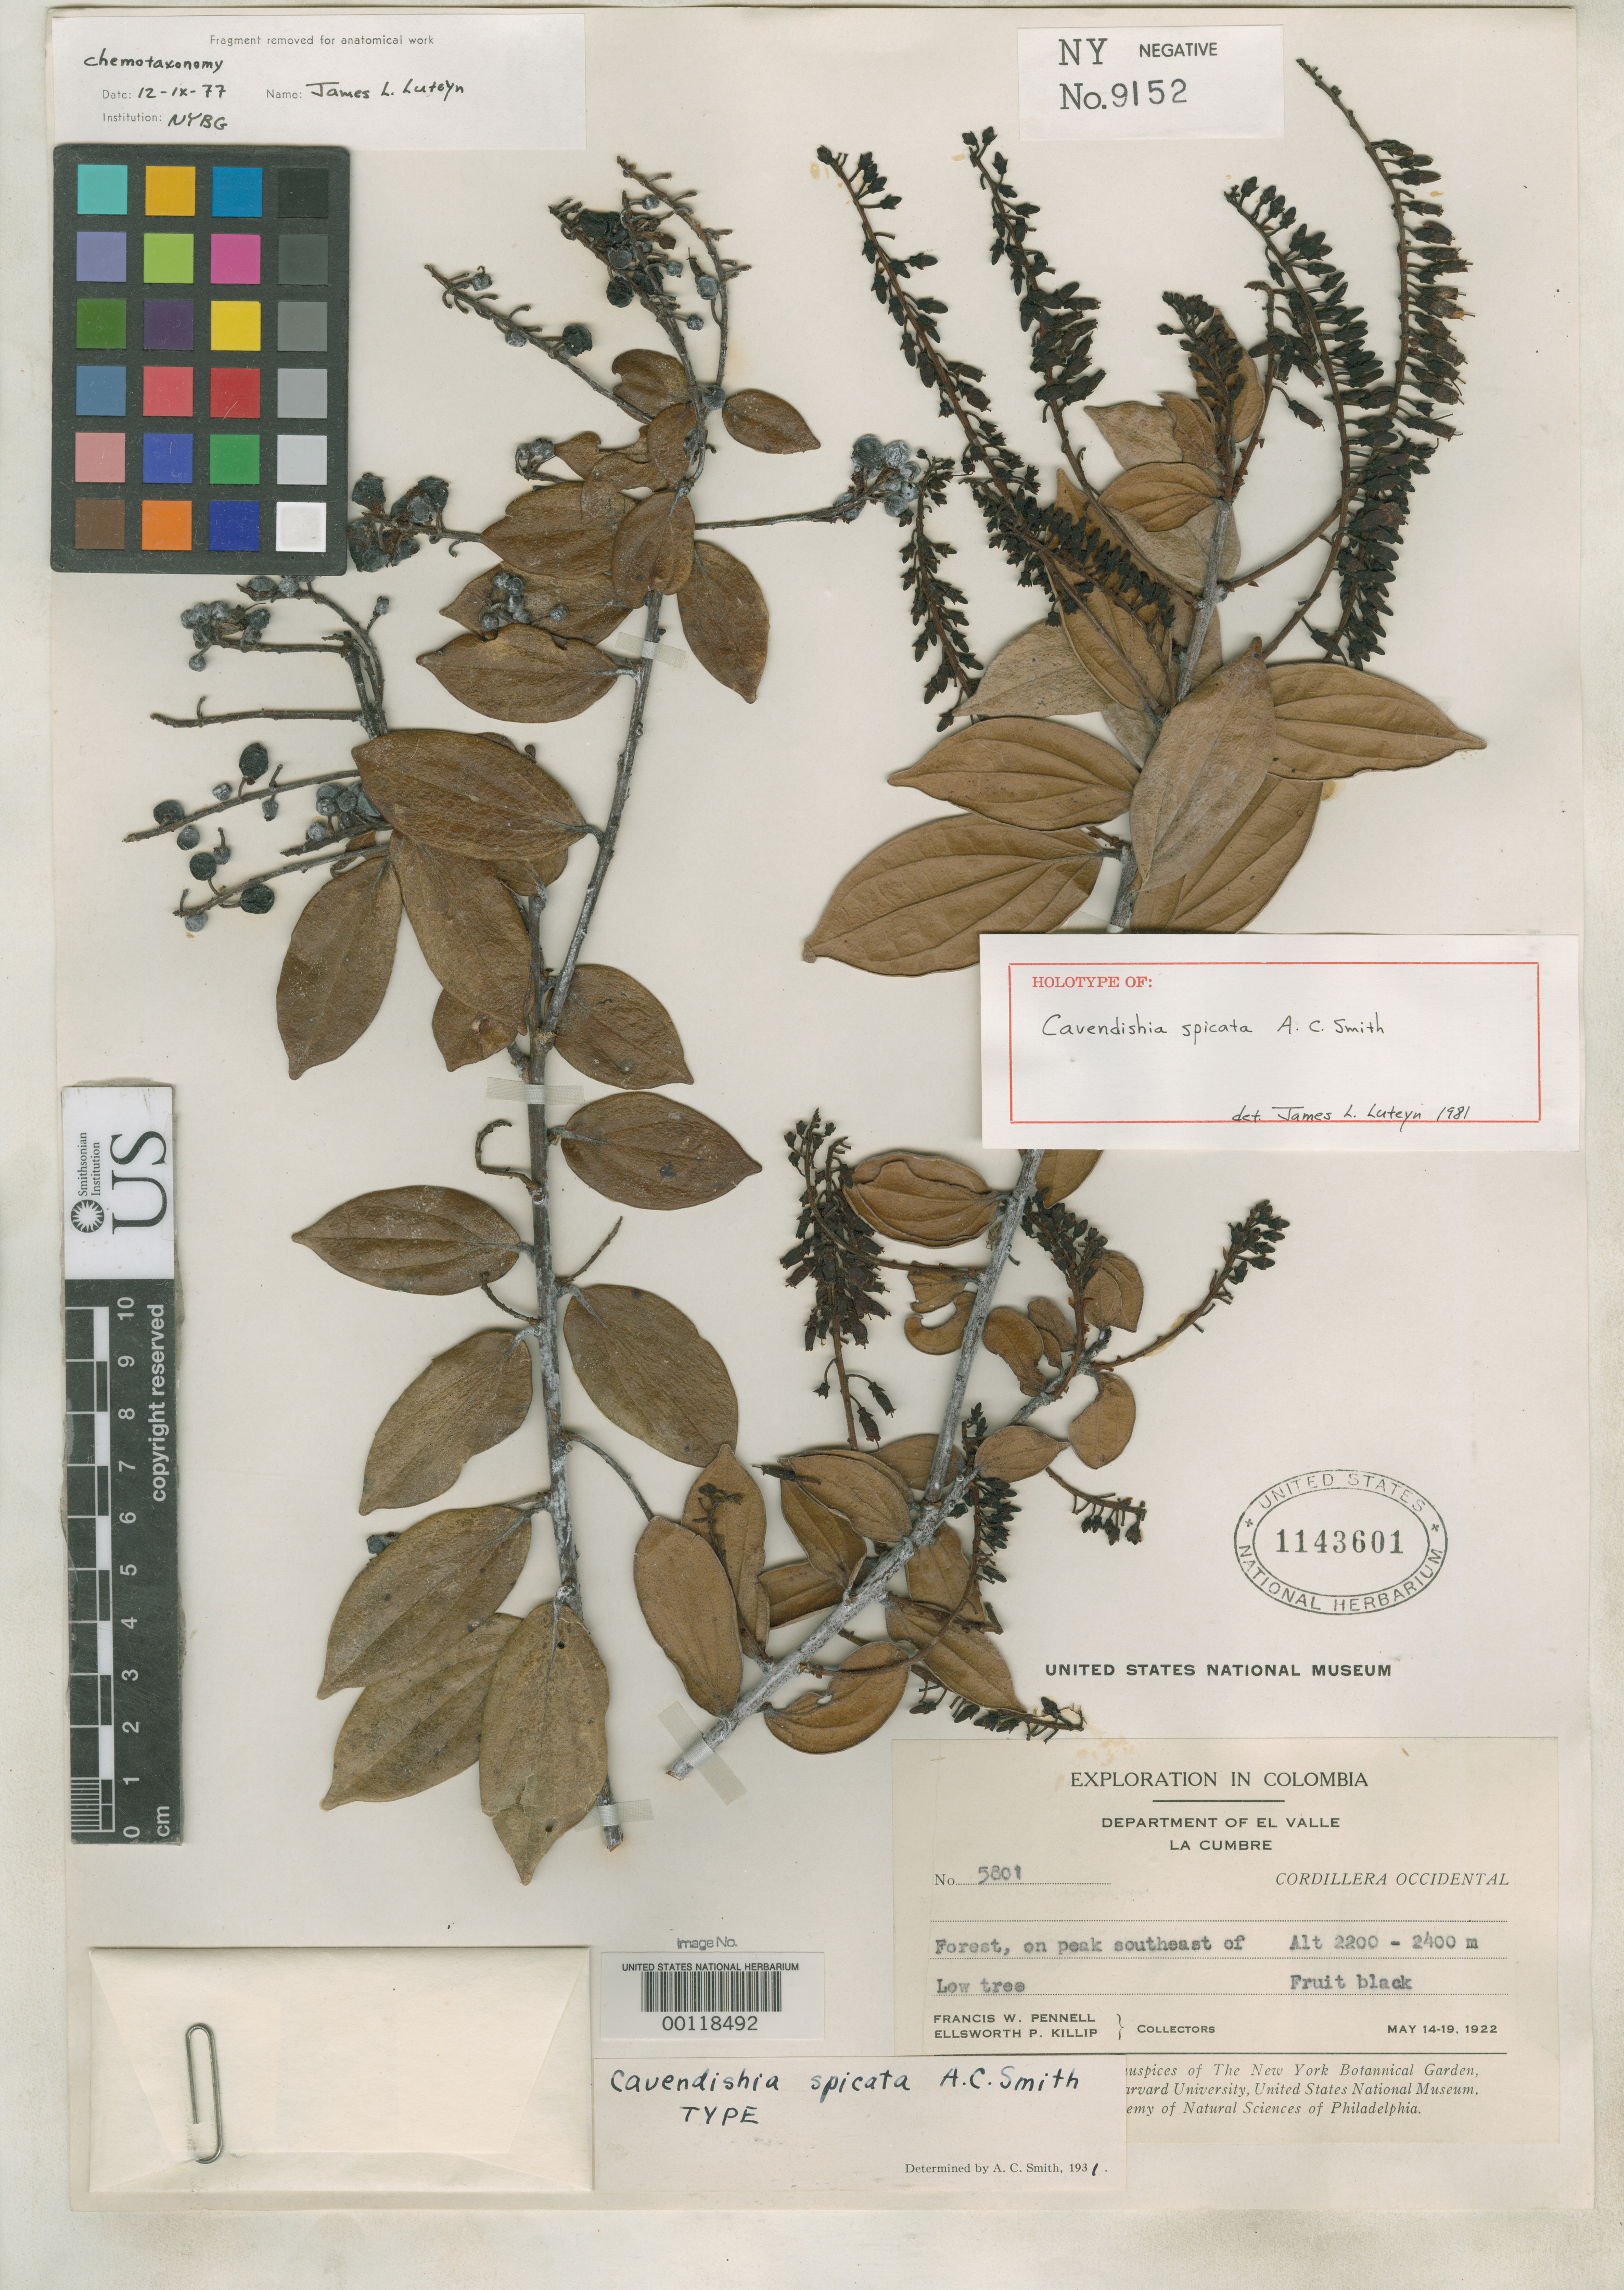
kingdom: Plantae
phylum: Tracheophyta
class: Magnoliopsida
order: Ericales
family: Ericaceae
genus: Cavendishia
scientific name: Cavendishia spicata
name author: A.C. Sm.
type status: Holotype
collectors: F. W. Pennell & E. P. Killip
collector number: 5801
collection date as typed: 14 May 1922 to 19 May 1922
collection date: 1922-05-14/1922-05-19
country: Colombia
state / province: Valle del Cauca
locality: Western Cordillera, SE of La Cumbe.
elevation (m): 2200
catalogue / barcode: US 1143601